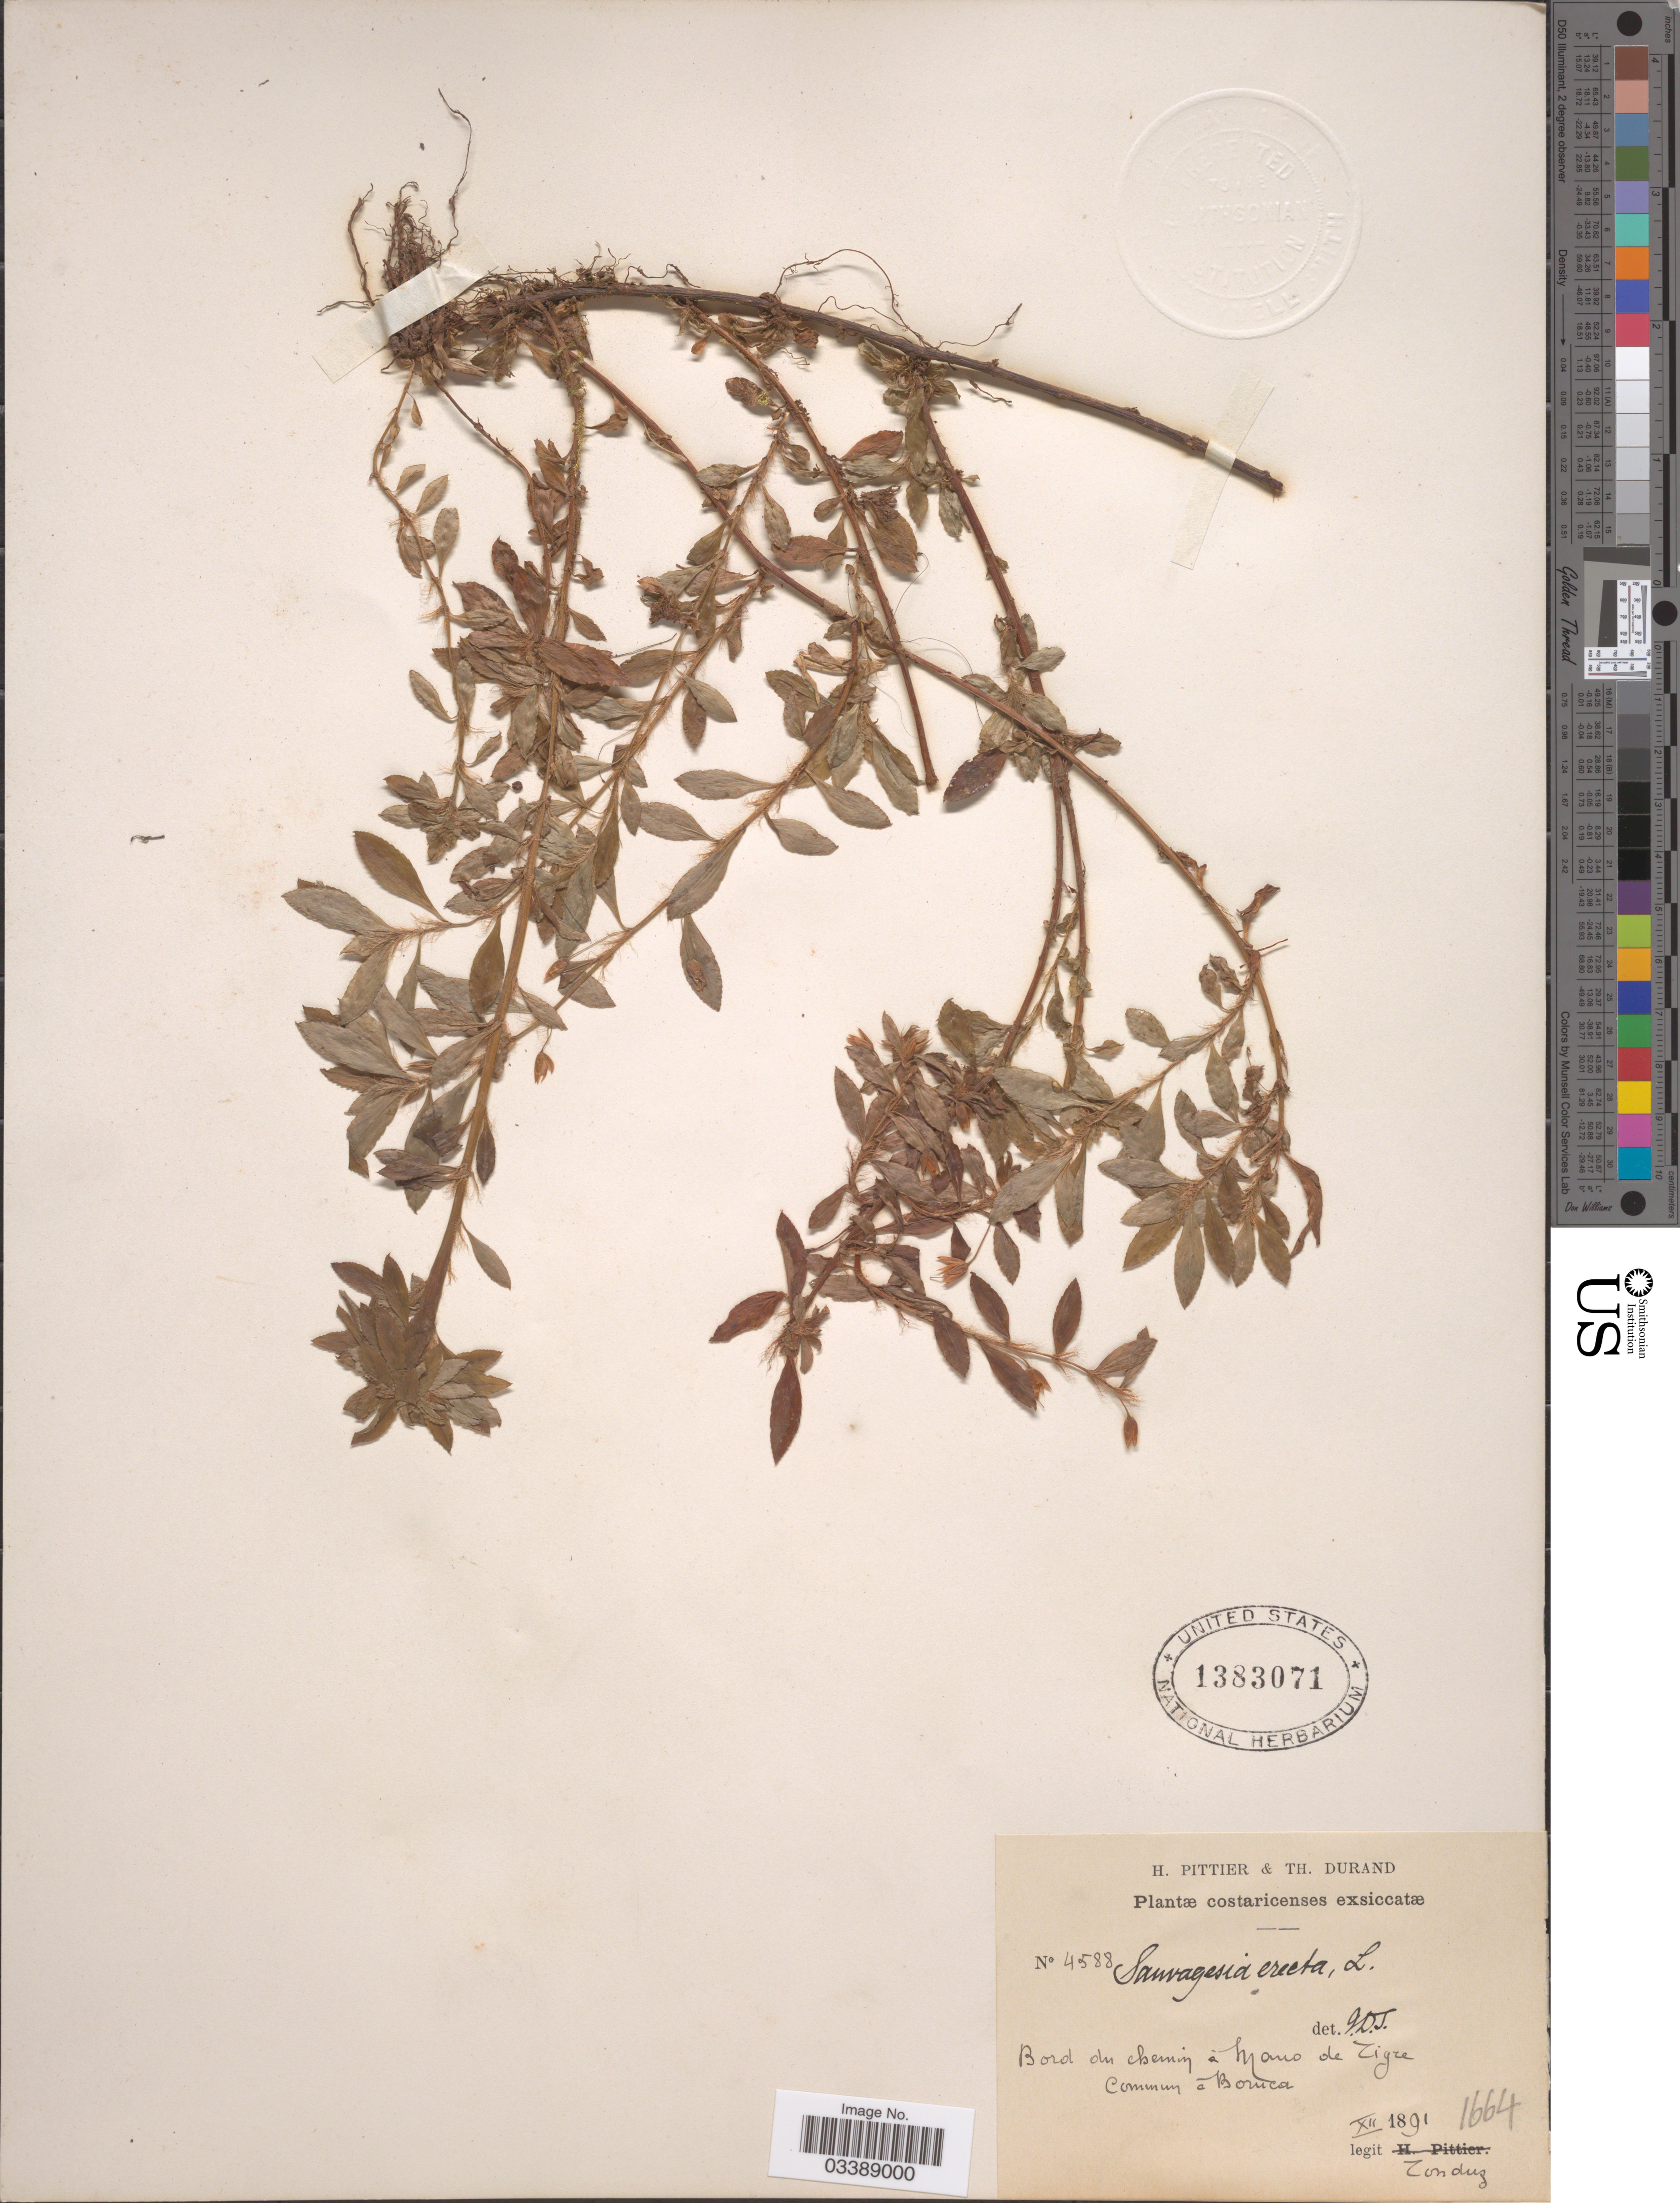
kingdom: Plantae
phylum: Tracheophyta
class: Magnoliopsida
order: Malpighiales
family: Ochnaceae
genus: Sauvagesia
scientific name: Sauvagesia erecta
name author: L.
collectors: Tonduz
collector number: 4588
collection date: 1891-12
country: Costa Rica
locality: Bord du chemin á Mano de Tigre. Commun á Boruca.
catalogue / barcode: US 1383071